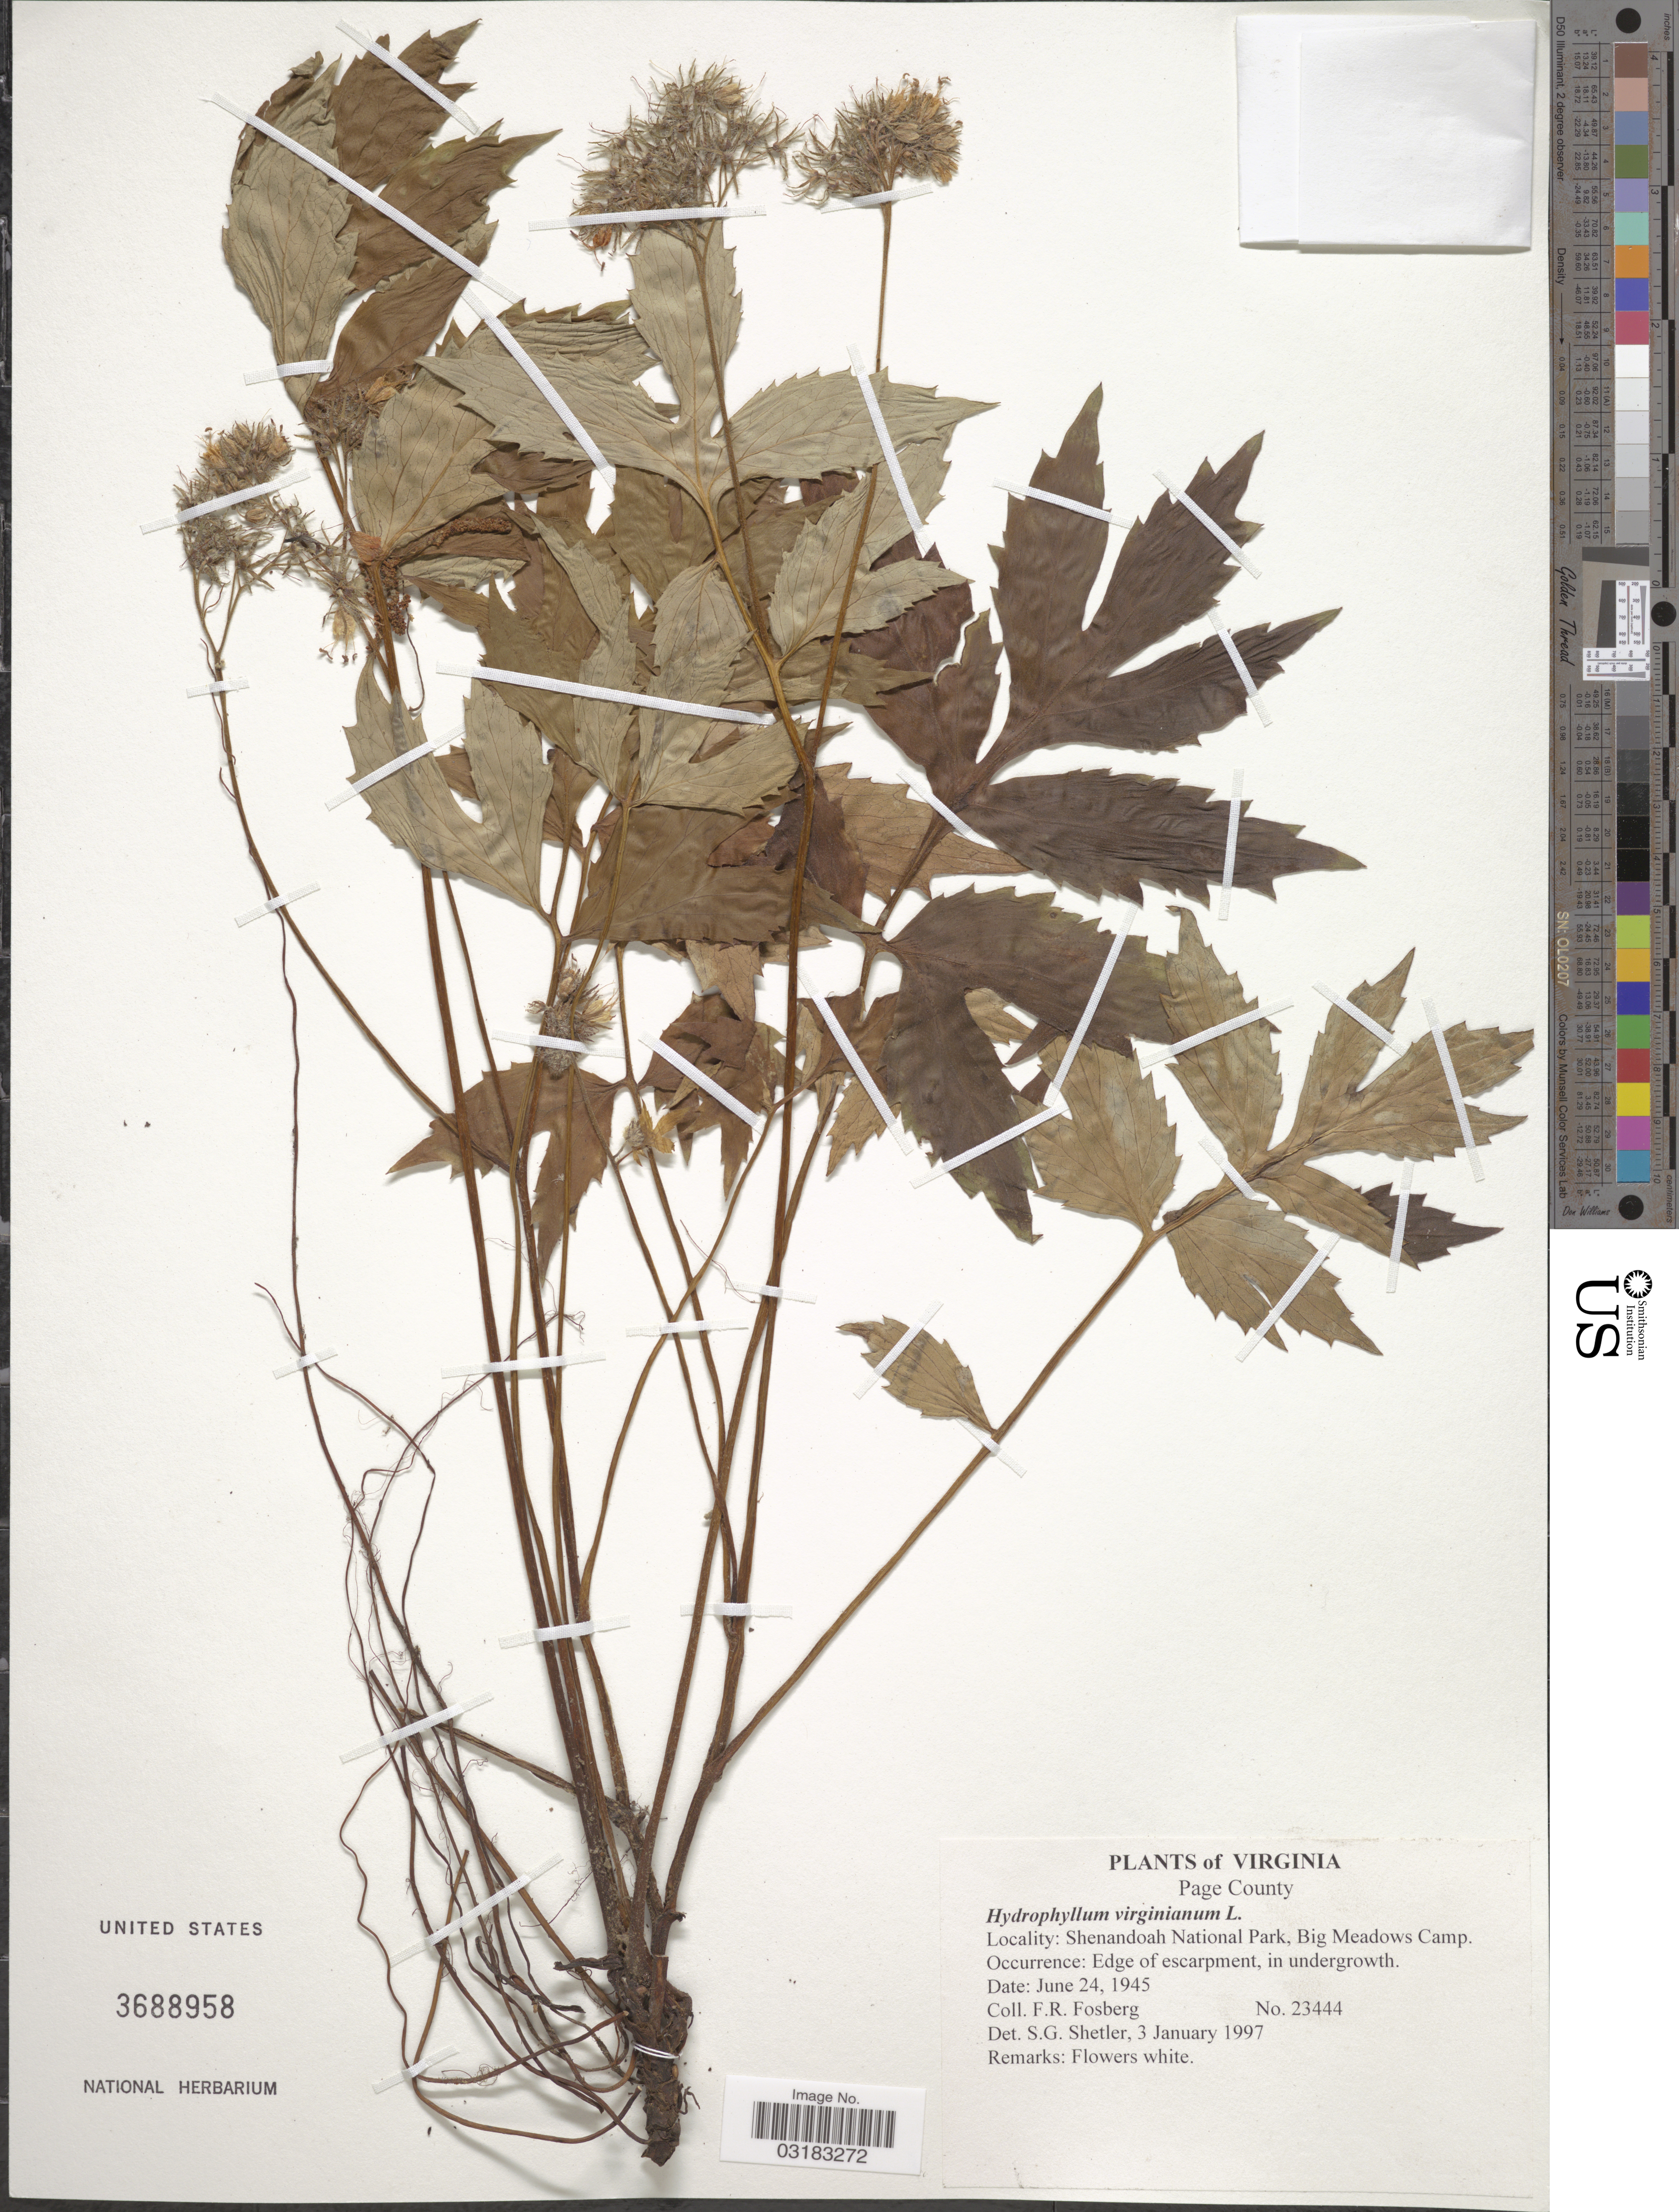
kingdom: Plantae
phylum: Tracheophyta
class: Magnoliopsida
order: Boraginales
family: Hydrophyllaceae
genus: Hydrophyllum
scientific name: Hydrophyllum virginianum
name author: L.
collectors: F. R. Fosberg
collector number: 23444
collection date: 1945-06-24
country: United States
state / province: Virginia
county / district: Page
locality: Shenandoah National Park, Big Meadows Camp.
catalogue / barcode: US 3688958